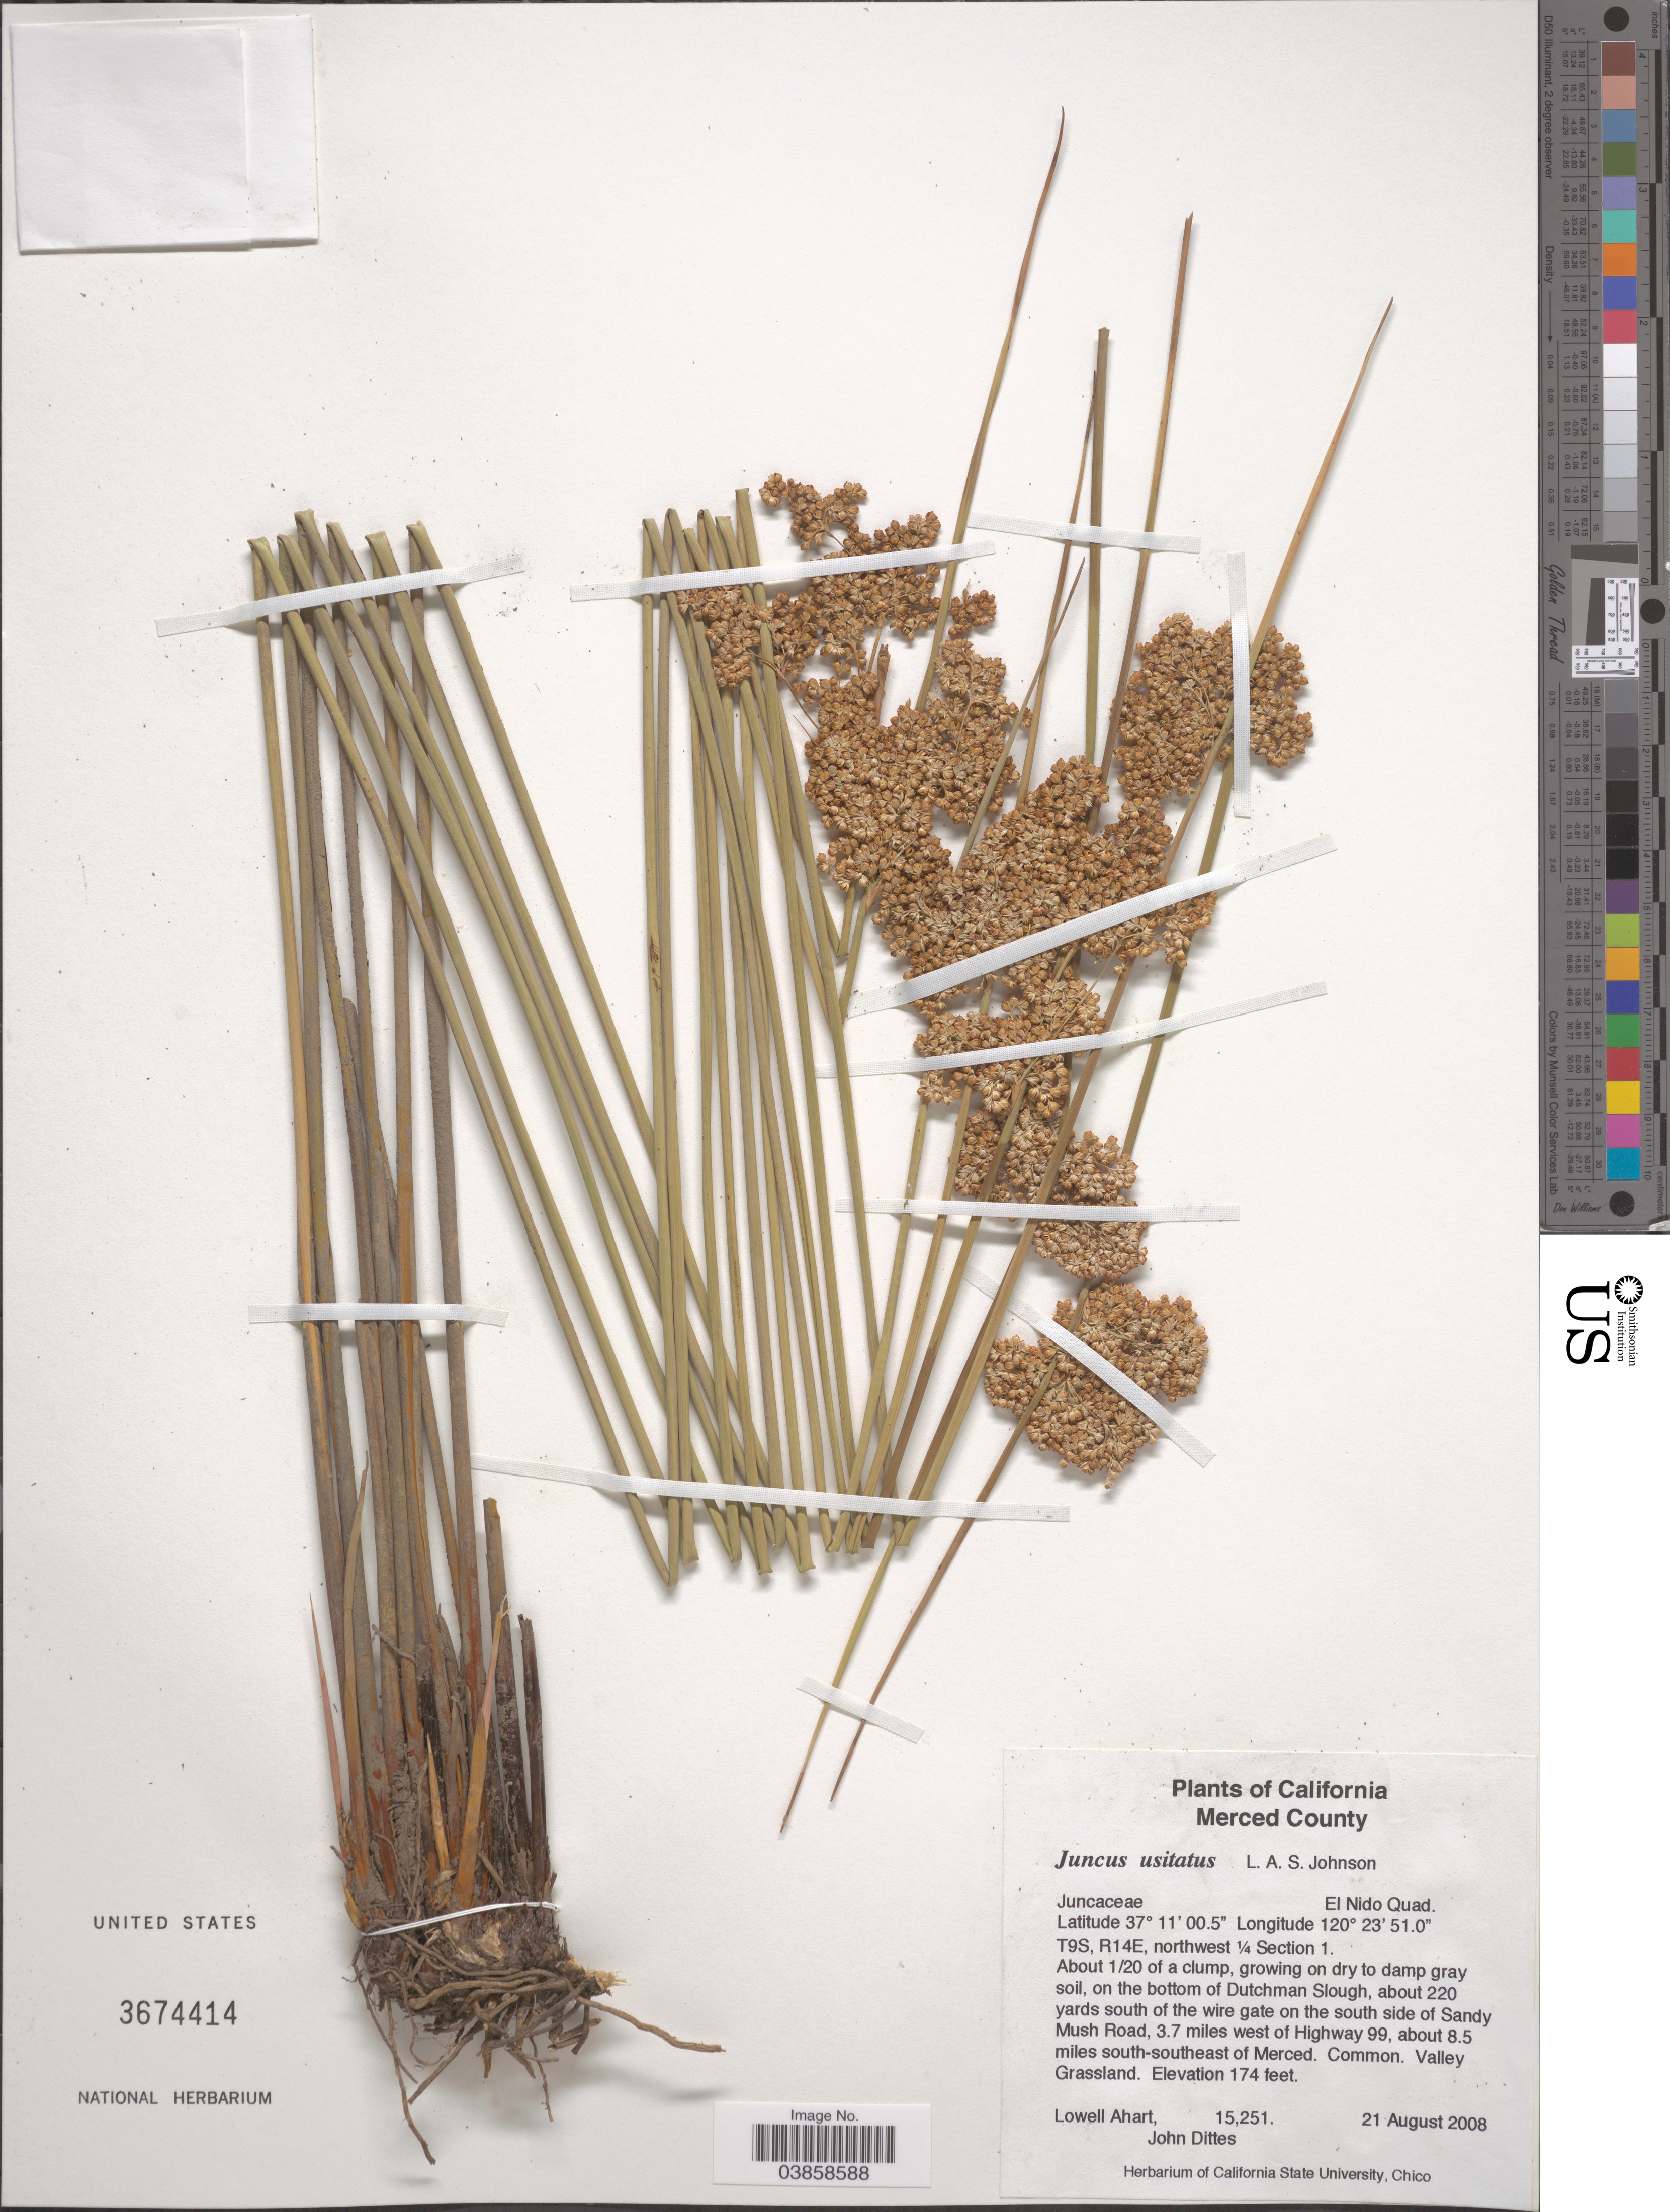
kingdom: Plantae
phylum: Tracheophyta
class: Liliopsida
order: Poales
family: Juncaceae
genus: Juncus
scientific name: Juncus usitatus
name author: L.A.S. Johnson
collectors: L. Ahart & J. Dittes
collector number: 15251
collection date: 2008-08-21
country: United States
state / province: California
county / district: Merced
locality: Merced County. T9S, R14E, northwest ¼ Section 1. On the bottom of Dutchman Slough, about 220 yards south of the wire gate on the south side of Sandy Mush Road, 3.7 miles west of Highway 99, about 8.5 miles south-southeast of Merced.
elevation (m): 53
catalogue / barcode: US 3674414